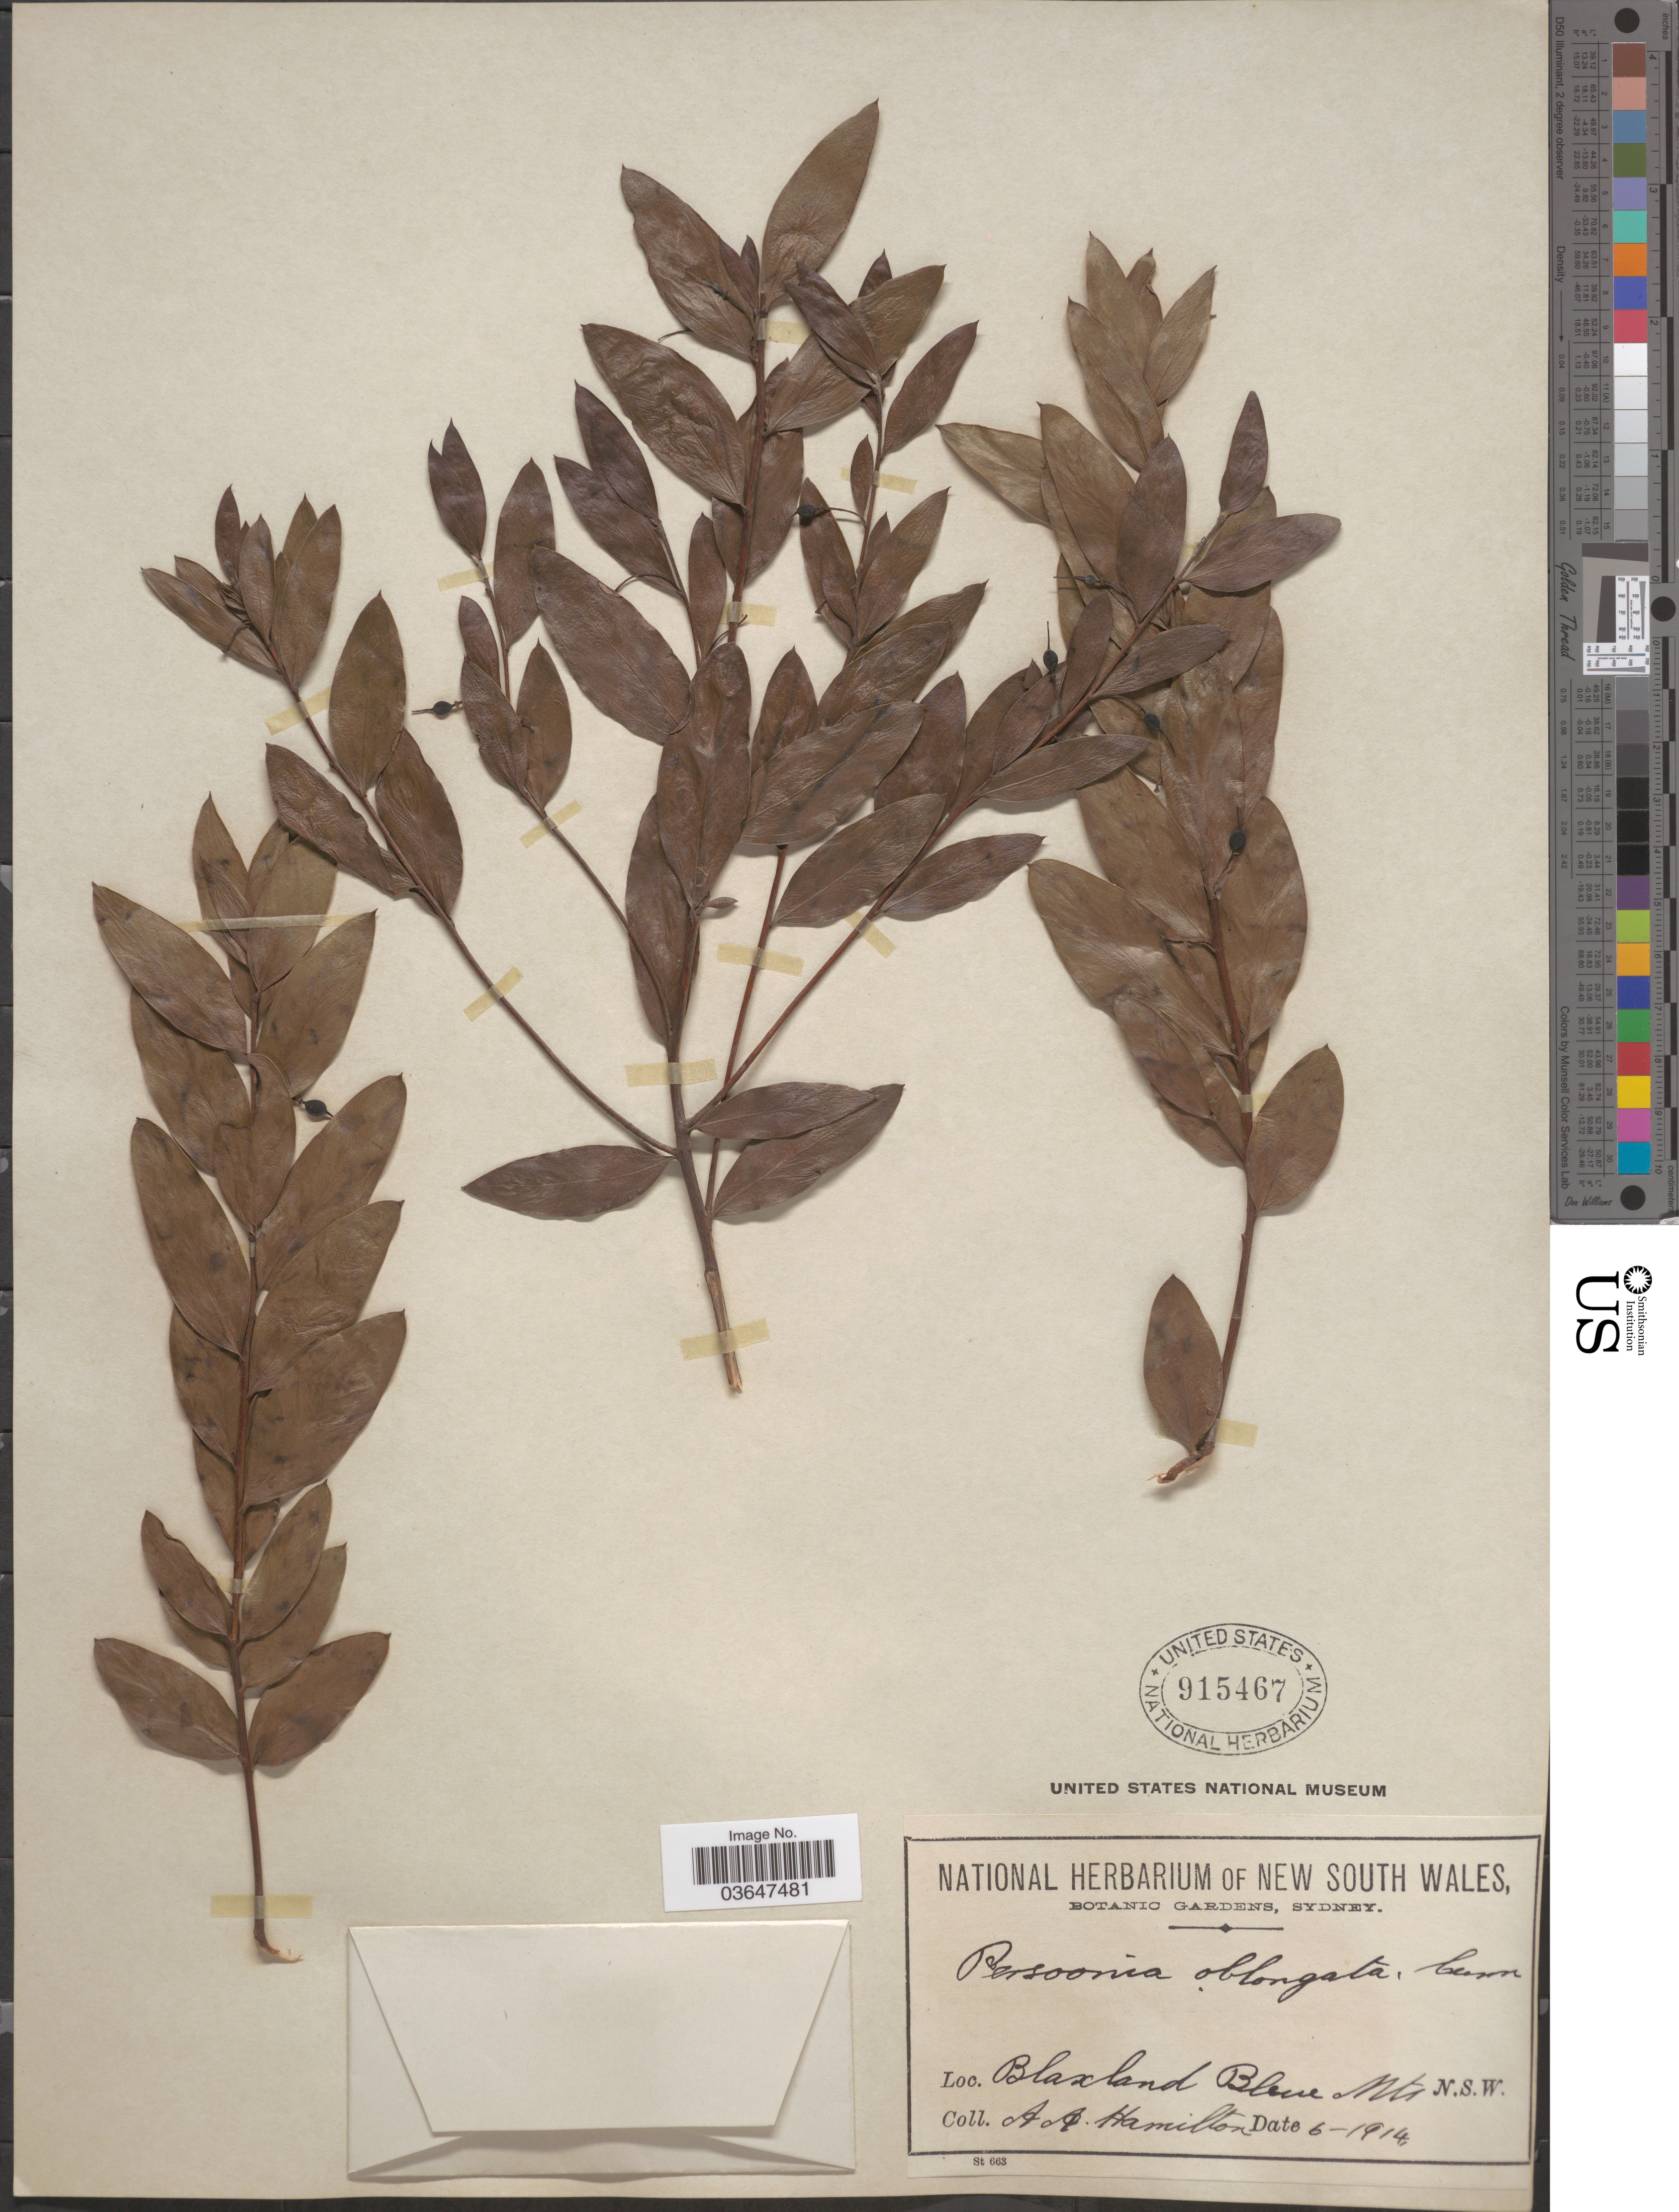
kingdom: Plantae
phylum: Tracheophyta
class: Magnoliopsida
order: Proteales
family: Proteaceae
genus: Persoonia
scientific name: Persoonia oblongata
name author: A. Cunn. ex R. Br.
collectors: A. A. Hamilton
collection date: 1914-06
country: Australia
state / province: New South Wales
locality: Blaxland Blue Mts.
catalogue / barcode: US 915467